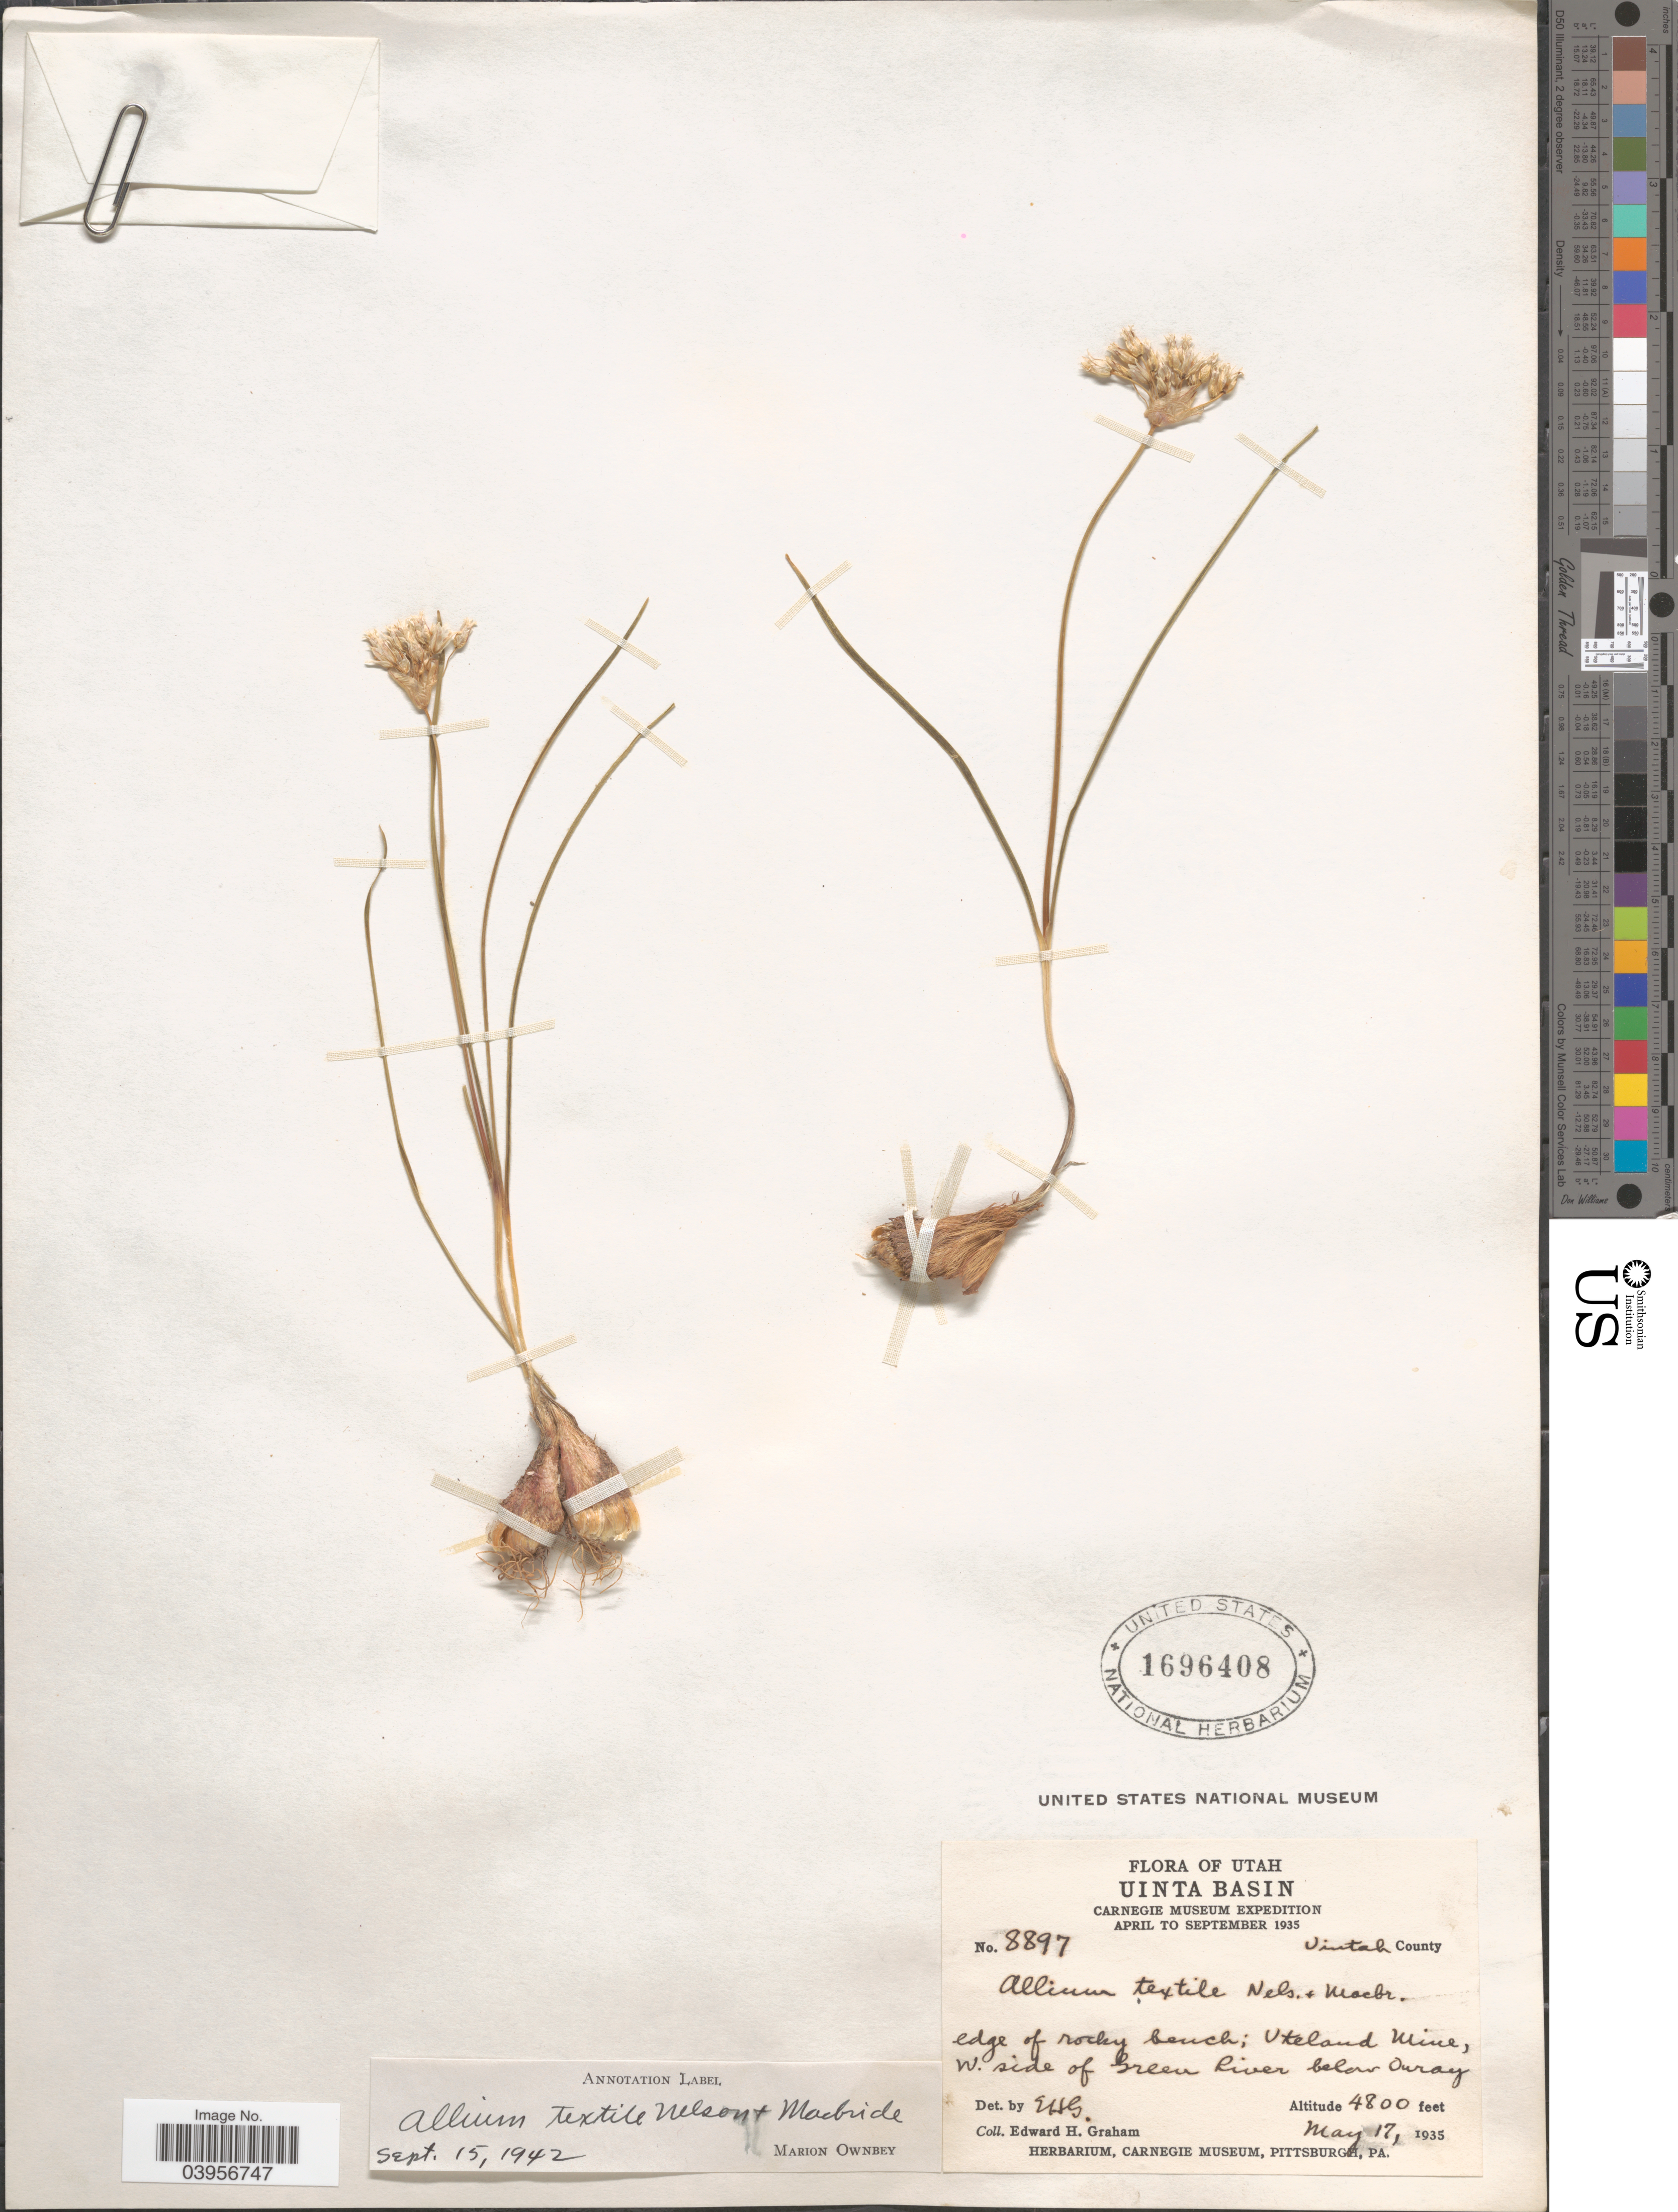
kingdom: Plantae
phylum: Tracheophyta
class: Liliopsida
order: Asparagales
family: Amaryllidaceae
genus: Allium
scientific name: Allium textile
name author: A. Nelson & J.F. Macbr.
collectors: E. H. Graham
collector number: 8897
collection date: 1935-05-17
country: United States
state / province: Utah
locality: Uinta Basin. Uintah County. Edge of rocky bench; Uteland Mine, W. side of Green River below Ouray.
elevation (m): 1463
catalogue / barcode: US 1696408